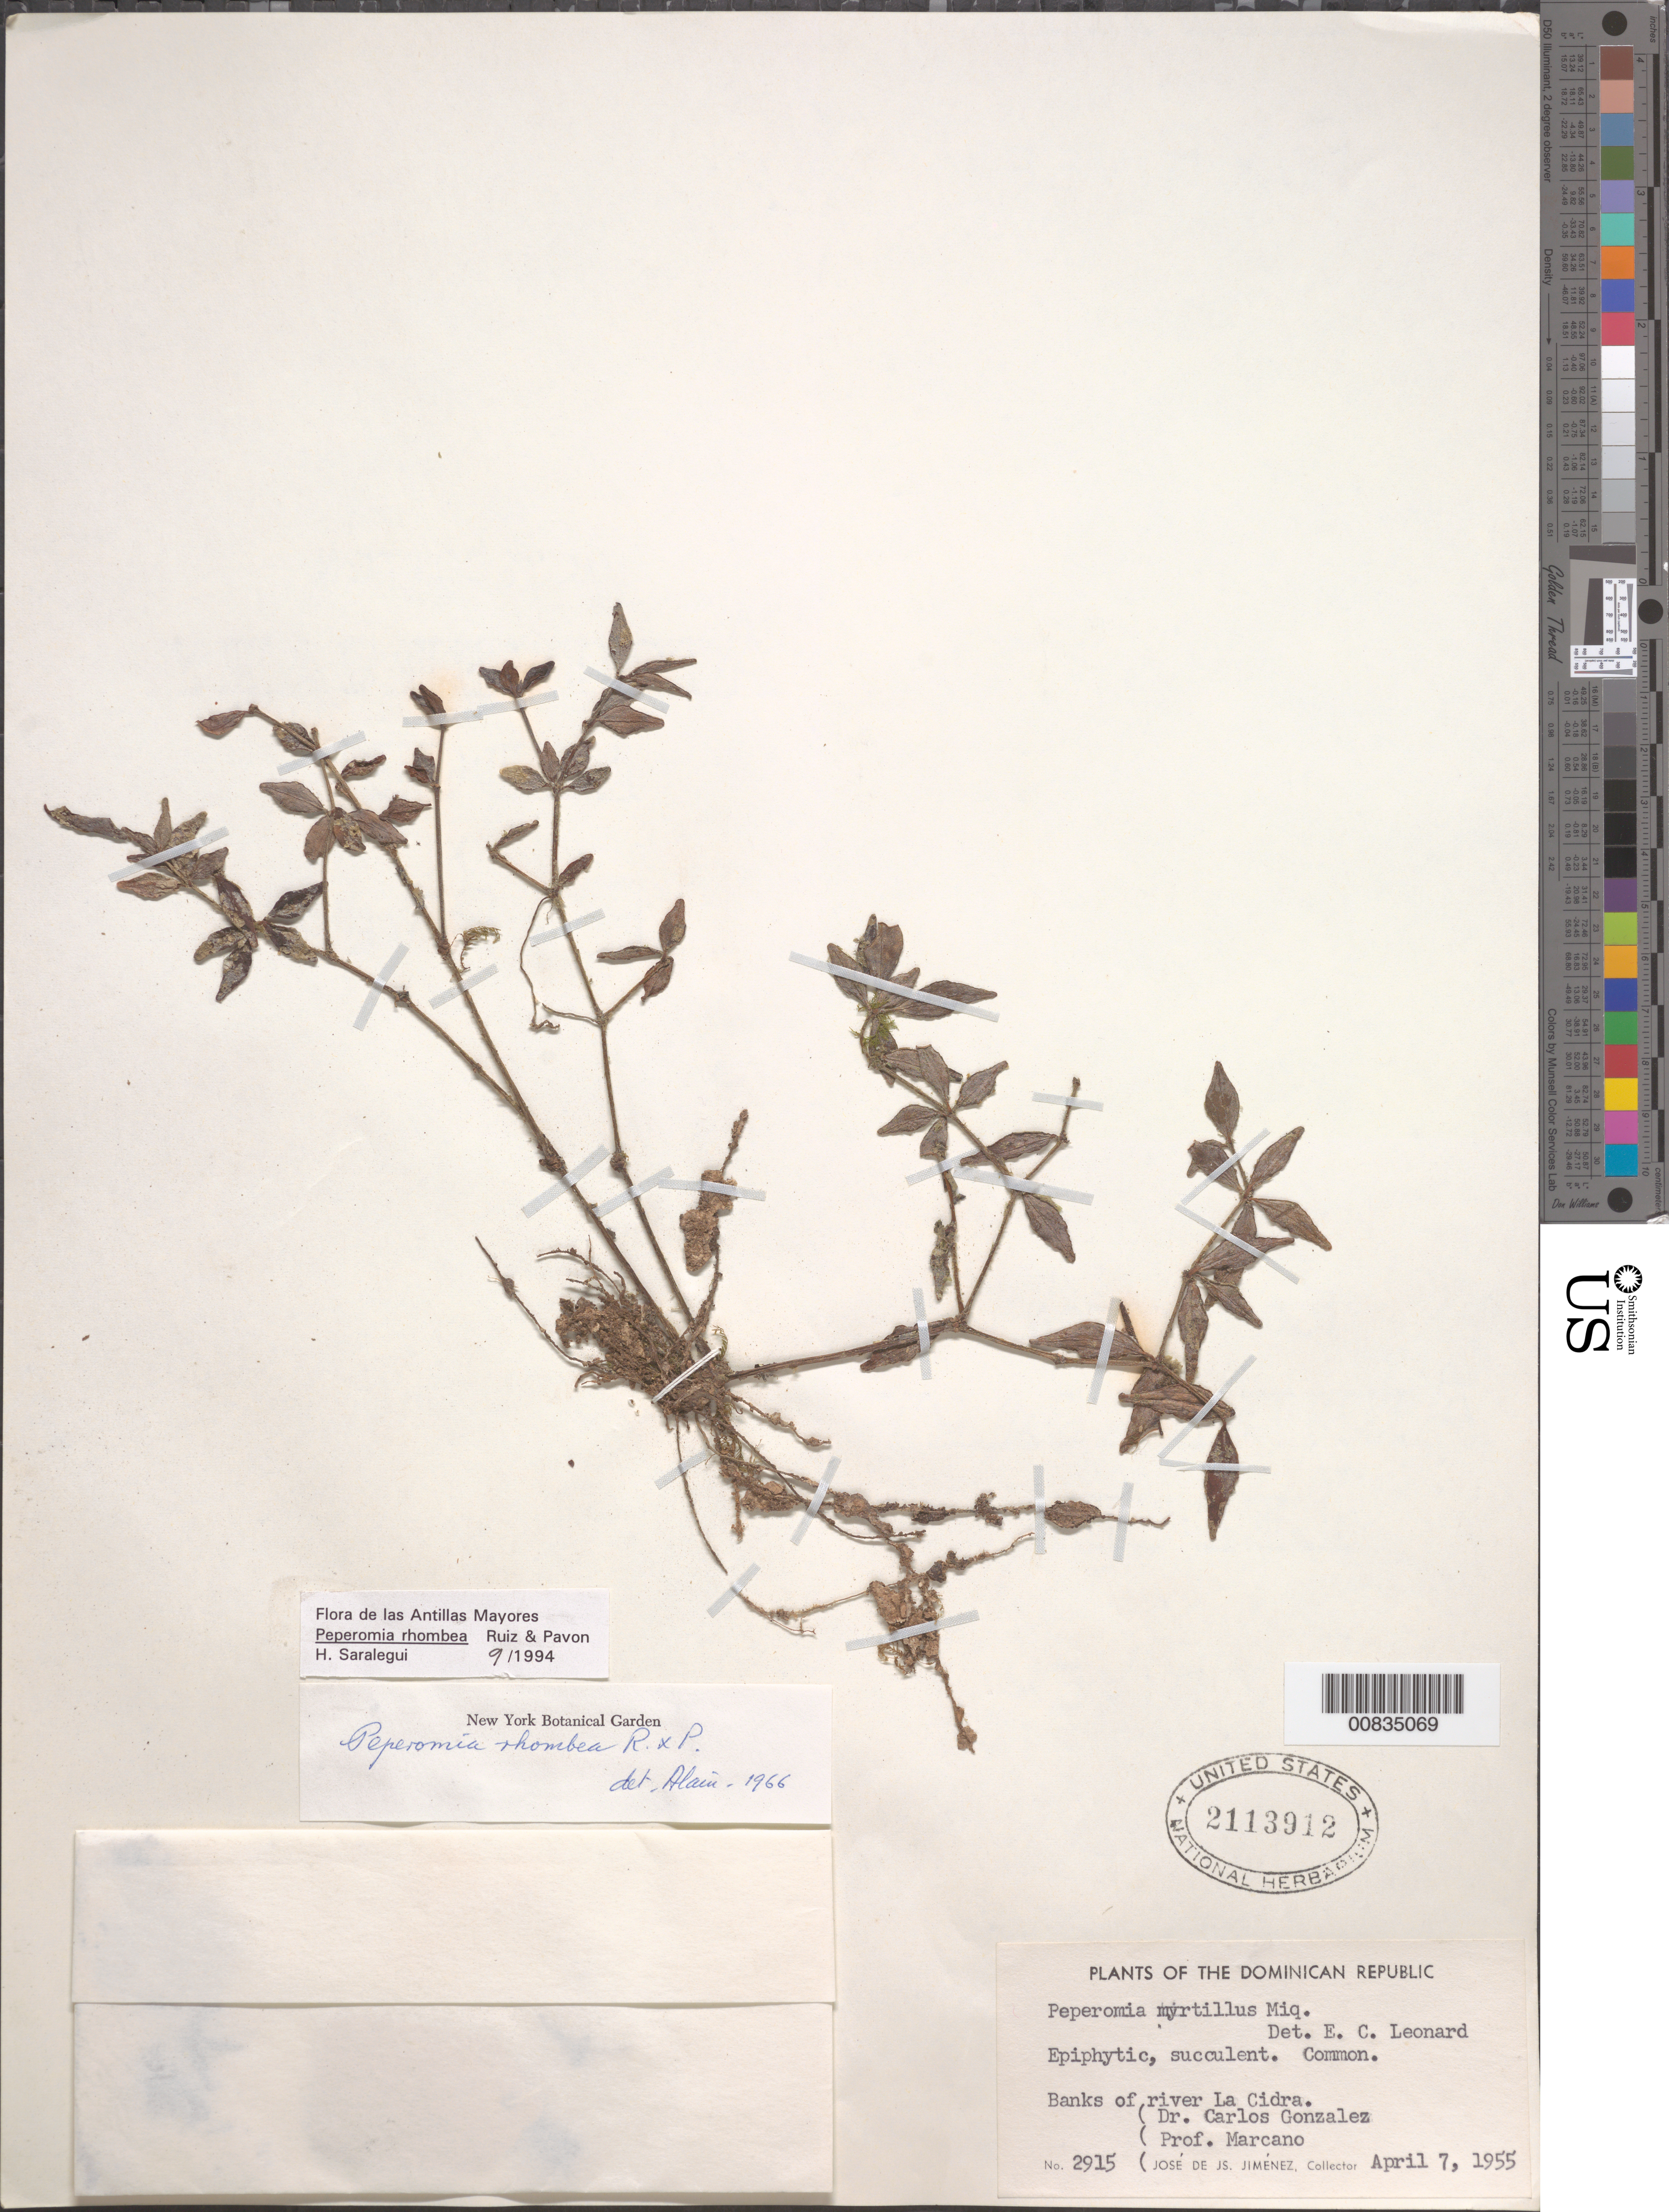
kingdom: Plantae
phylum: Tracheophyta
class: Magnoliopsida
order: Piperales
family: Piperaceae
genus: Peperomia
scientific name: Peperomia rhombea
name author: Ruiz & Pav.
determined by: Saralegui Boza, H., (HAJB), Jardin Botanico Nacional (Habana)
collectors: J. J. Jiménez, C. Gonzalez & E. J. Marcano F.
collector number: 2915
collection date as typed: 07 Apr 1955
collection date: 1955-04-07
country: Dominican Republic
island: Hispaniola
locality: Banks of river La Cidra.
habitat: Banks of river.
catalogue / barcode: US 2113912